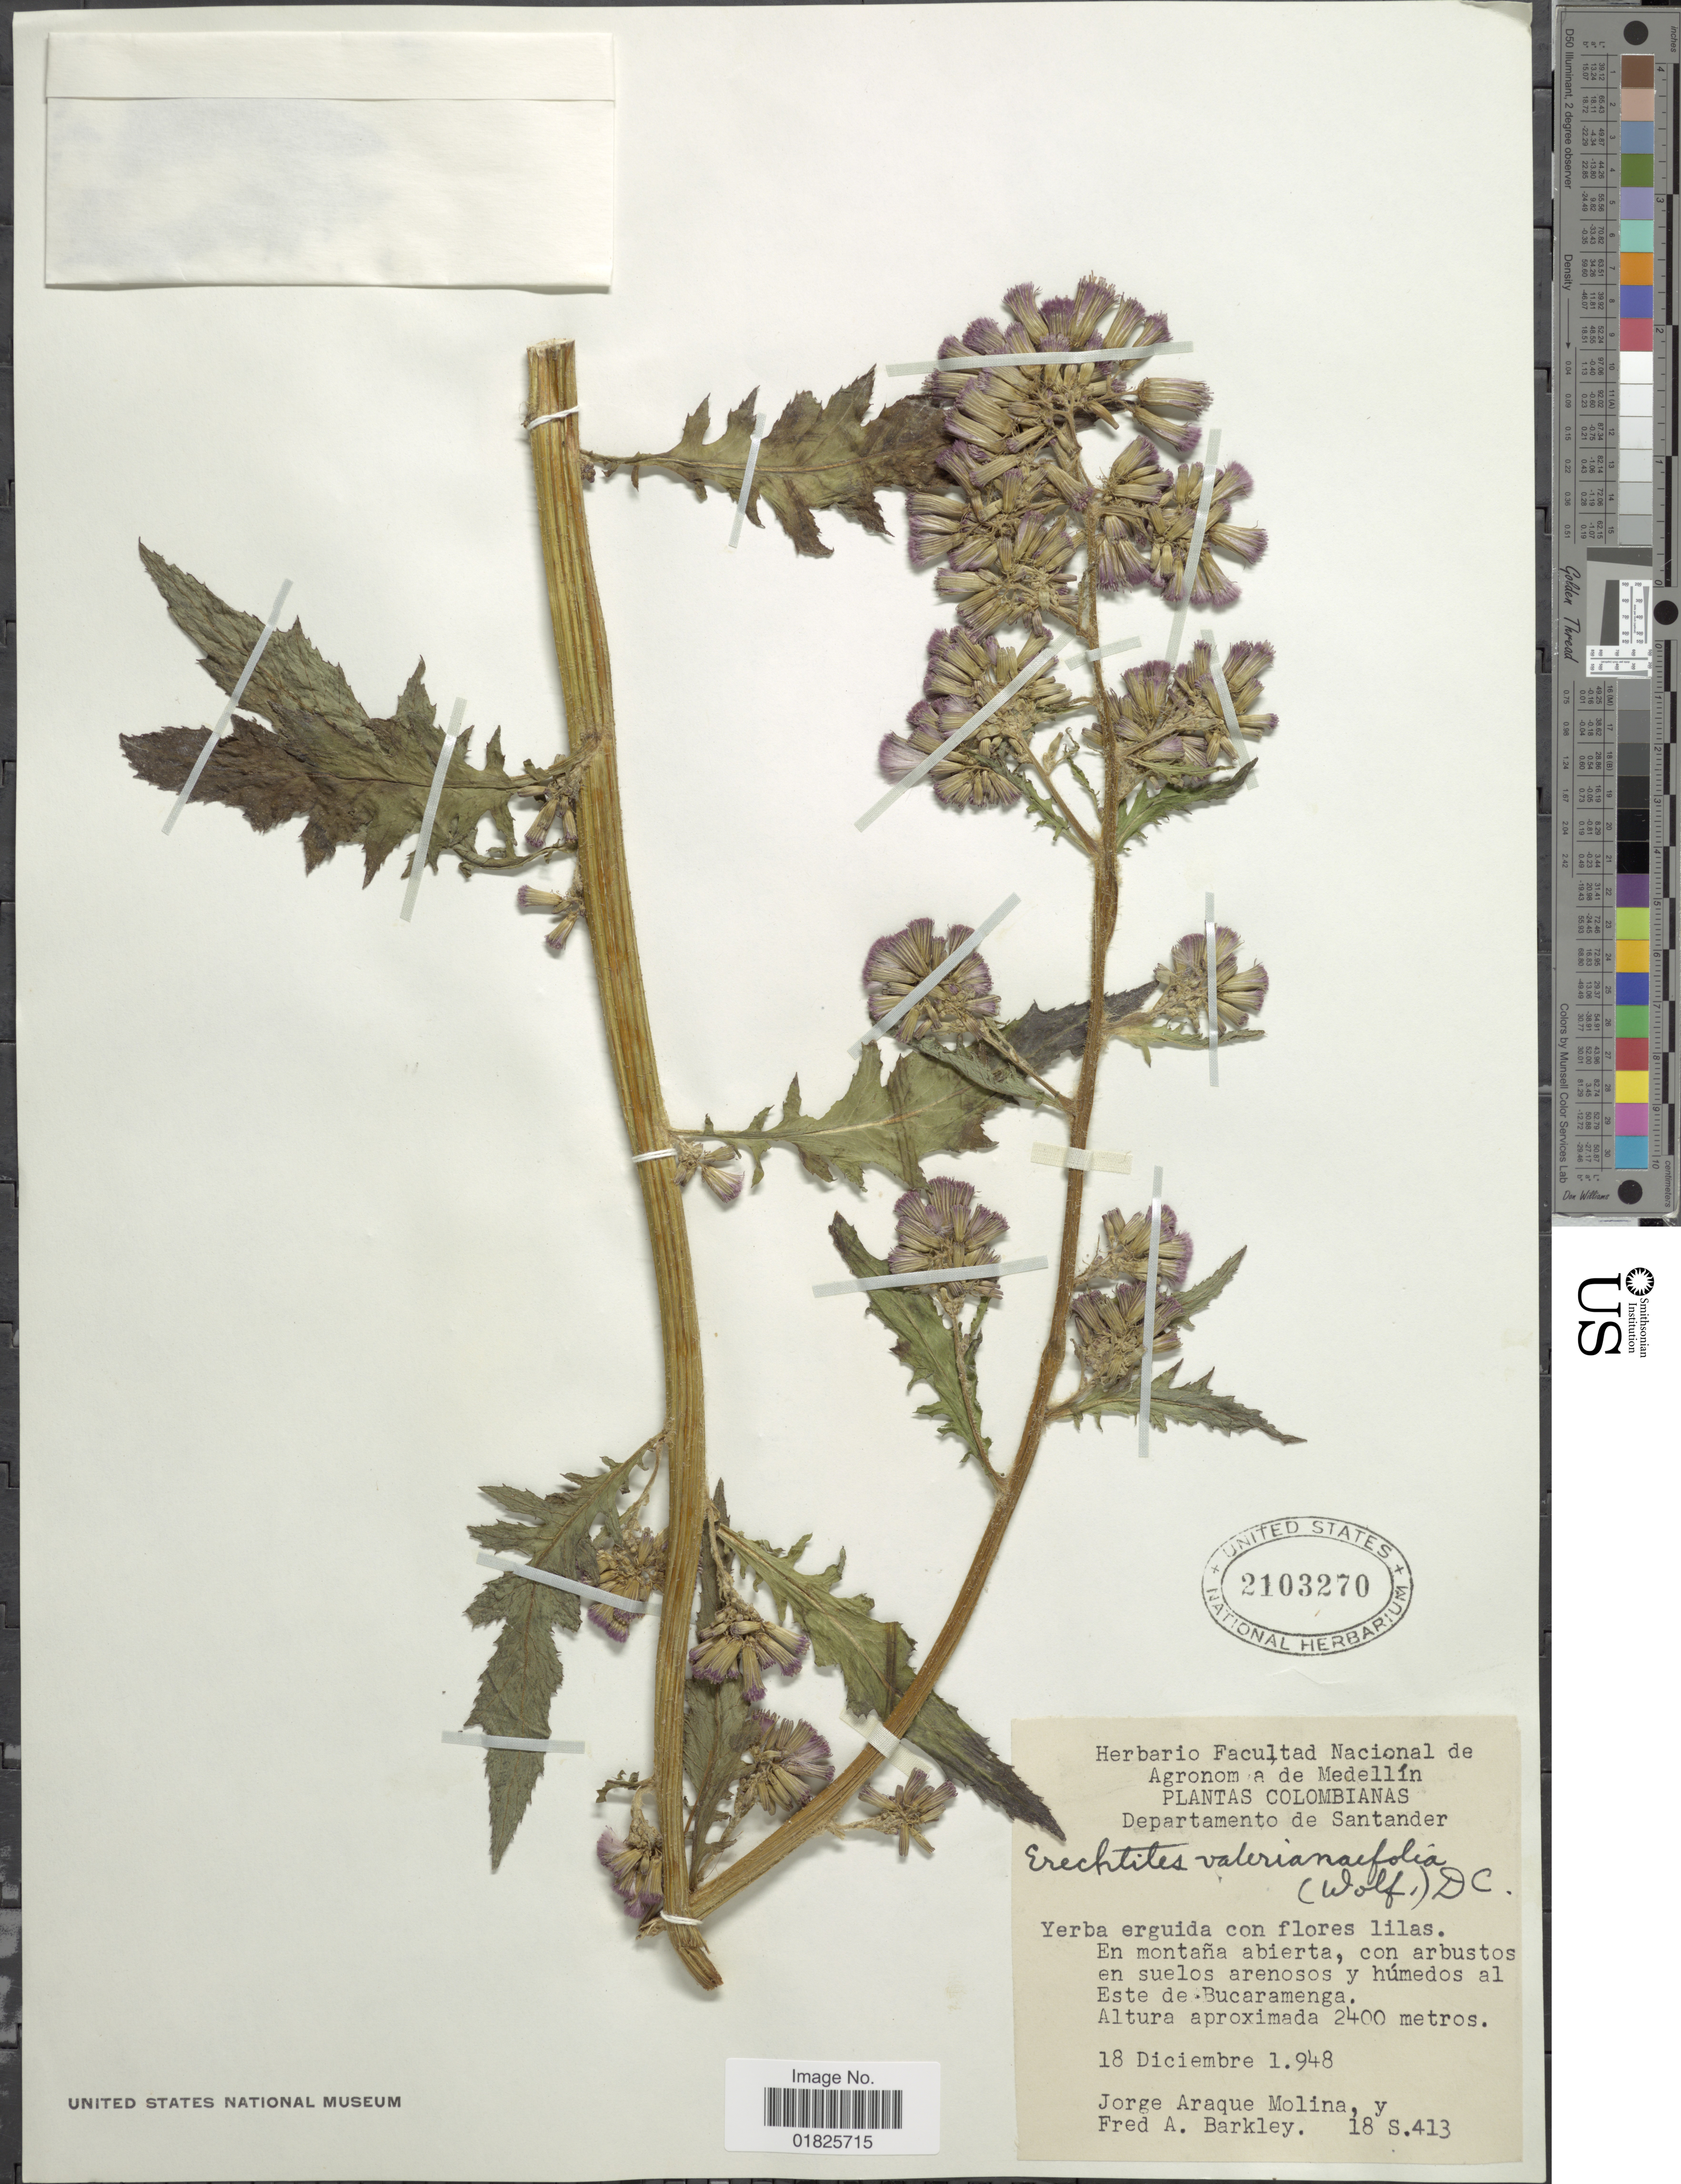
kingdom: Plantae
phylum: Tracheophyta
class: Magnoliopsida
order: Asterales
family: Asteraceae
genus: Erechtites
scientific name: Erechtites valerianifolius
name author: (Link ex Spreng.) DC.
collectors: J. Araque Molina & F. A. Barkley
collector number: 18S413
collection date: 1948-12-18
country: Colombia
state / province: Santander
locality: Este de Bucaramenga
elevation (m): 2400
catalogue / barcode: US 2103270